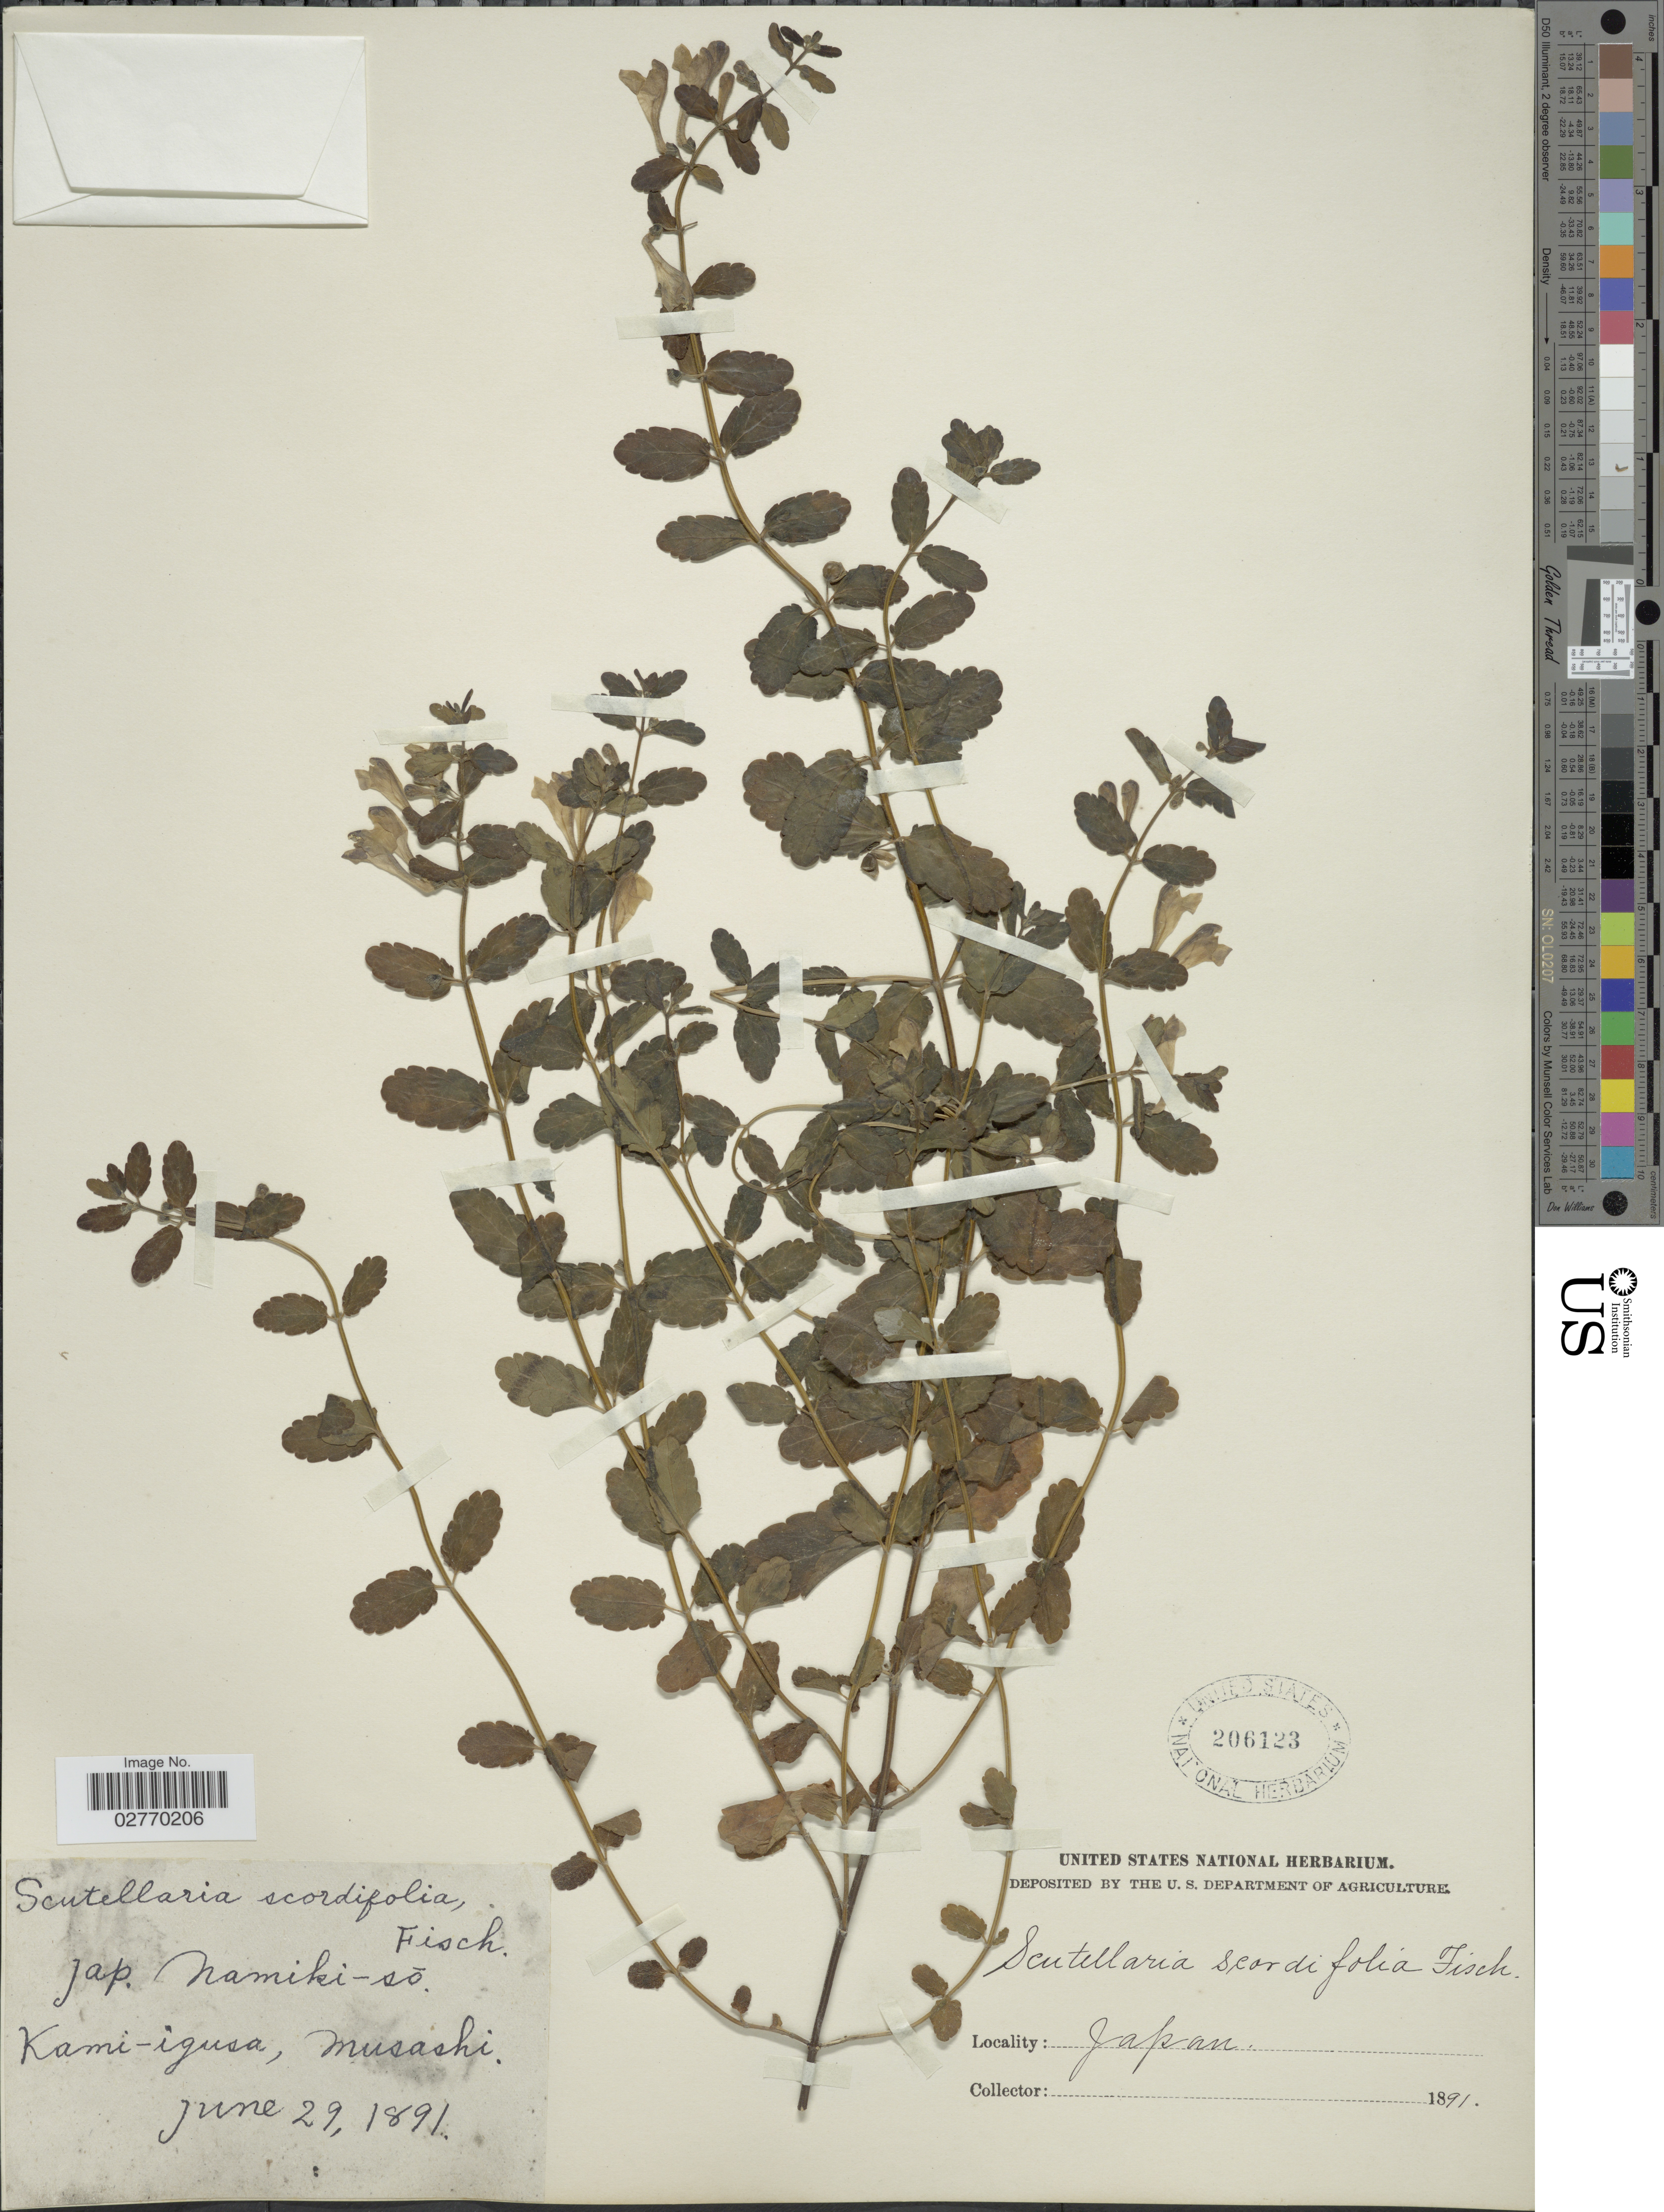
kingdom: Plantae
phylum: Tracheophyta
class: Magnoliopsida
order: Lamiales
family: Lamiaceae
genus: Scutellaria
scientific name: Scutellaria scordiifolia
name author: Fisch. ex Schrank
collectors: ex herb. United States National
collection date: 1891-06-29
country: Japan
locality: Kami-igusa, Musashi.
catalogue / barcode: US 206123